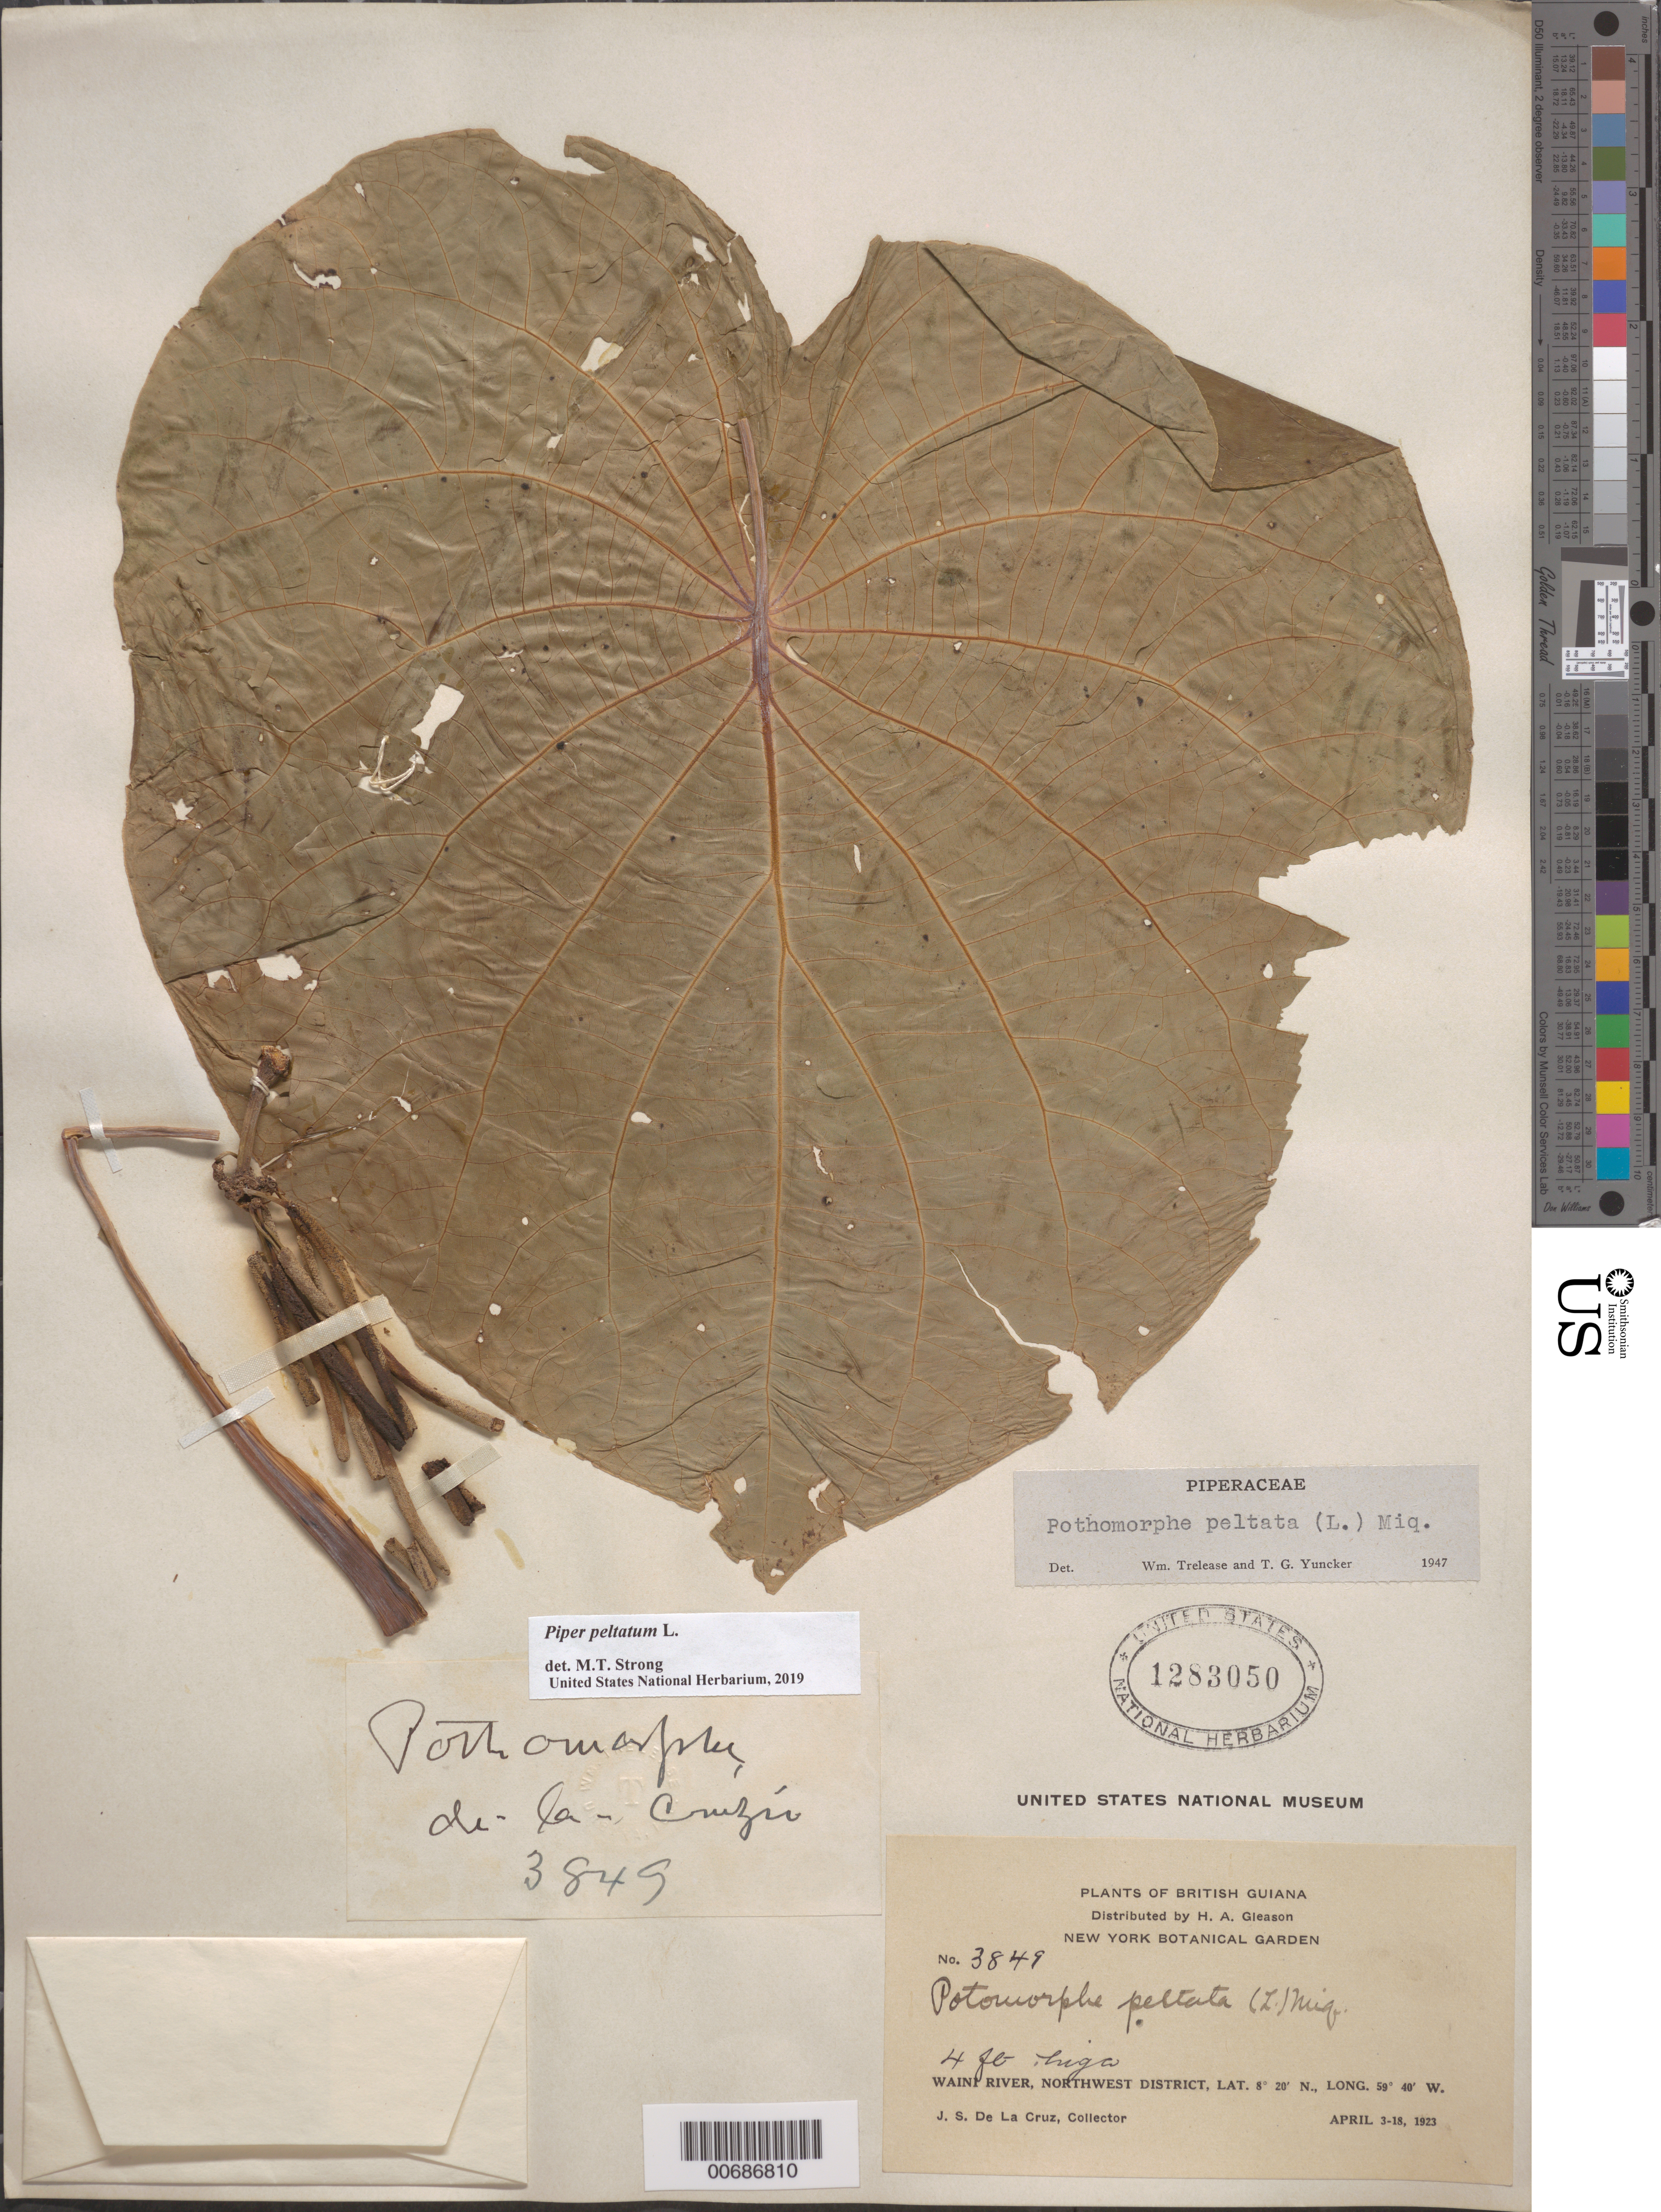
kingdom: Plantae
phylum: Tracheophyta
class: Magnoliopsida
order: Piperales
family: Piperaceae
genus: Piper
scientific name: Piper peltatum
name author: L.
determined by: Strong, M. T., (US), Smithsonian Institution - National Museum of Natural History (UNITED STATES)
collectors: J. S. de la Cruz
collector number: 3849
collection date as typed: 3-Apr-23 to 18-Apr-23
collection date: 1923-04-03/1923-04-18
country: Guyana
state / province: Barima-Waini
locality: Waini R., NW District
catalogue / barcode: US 1283050